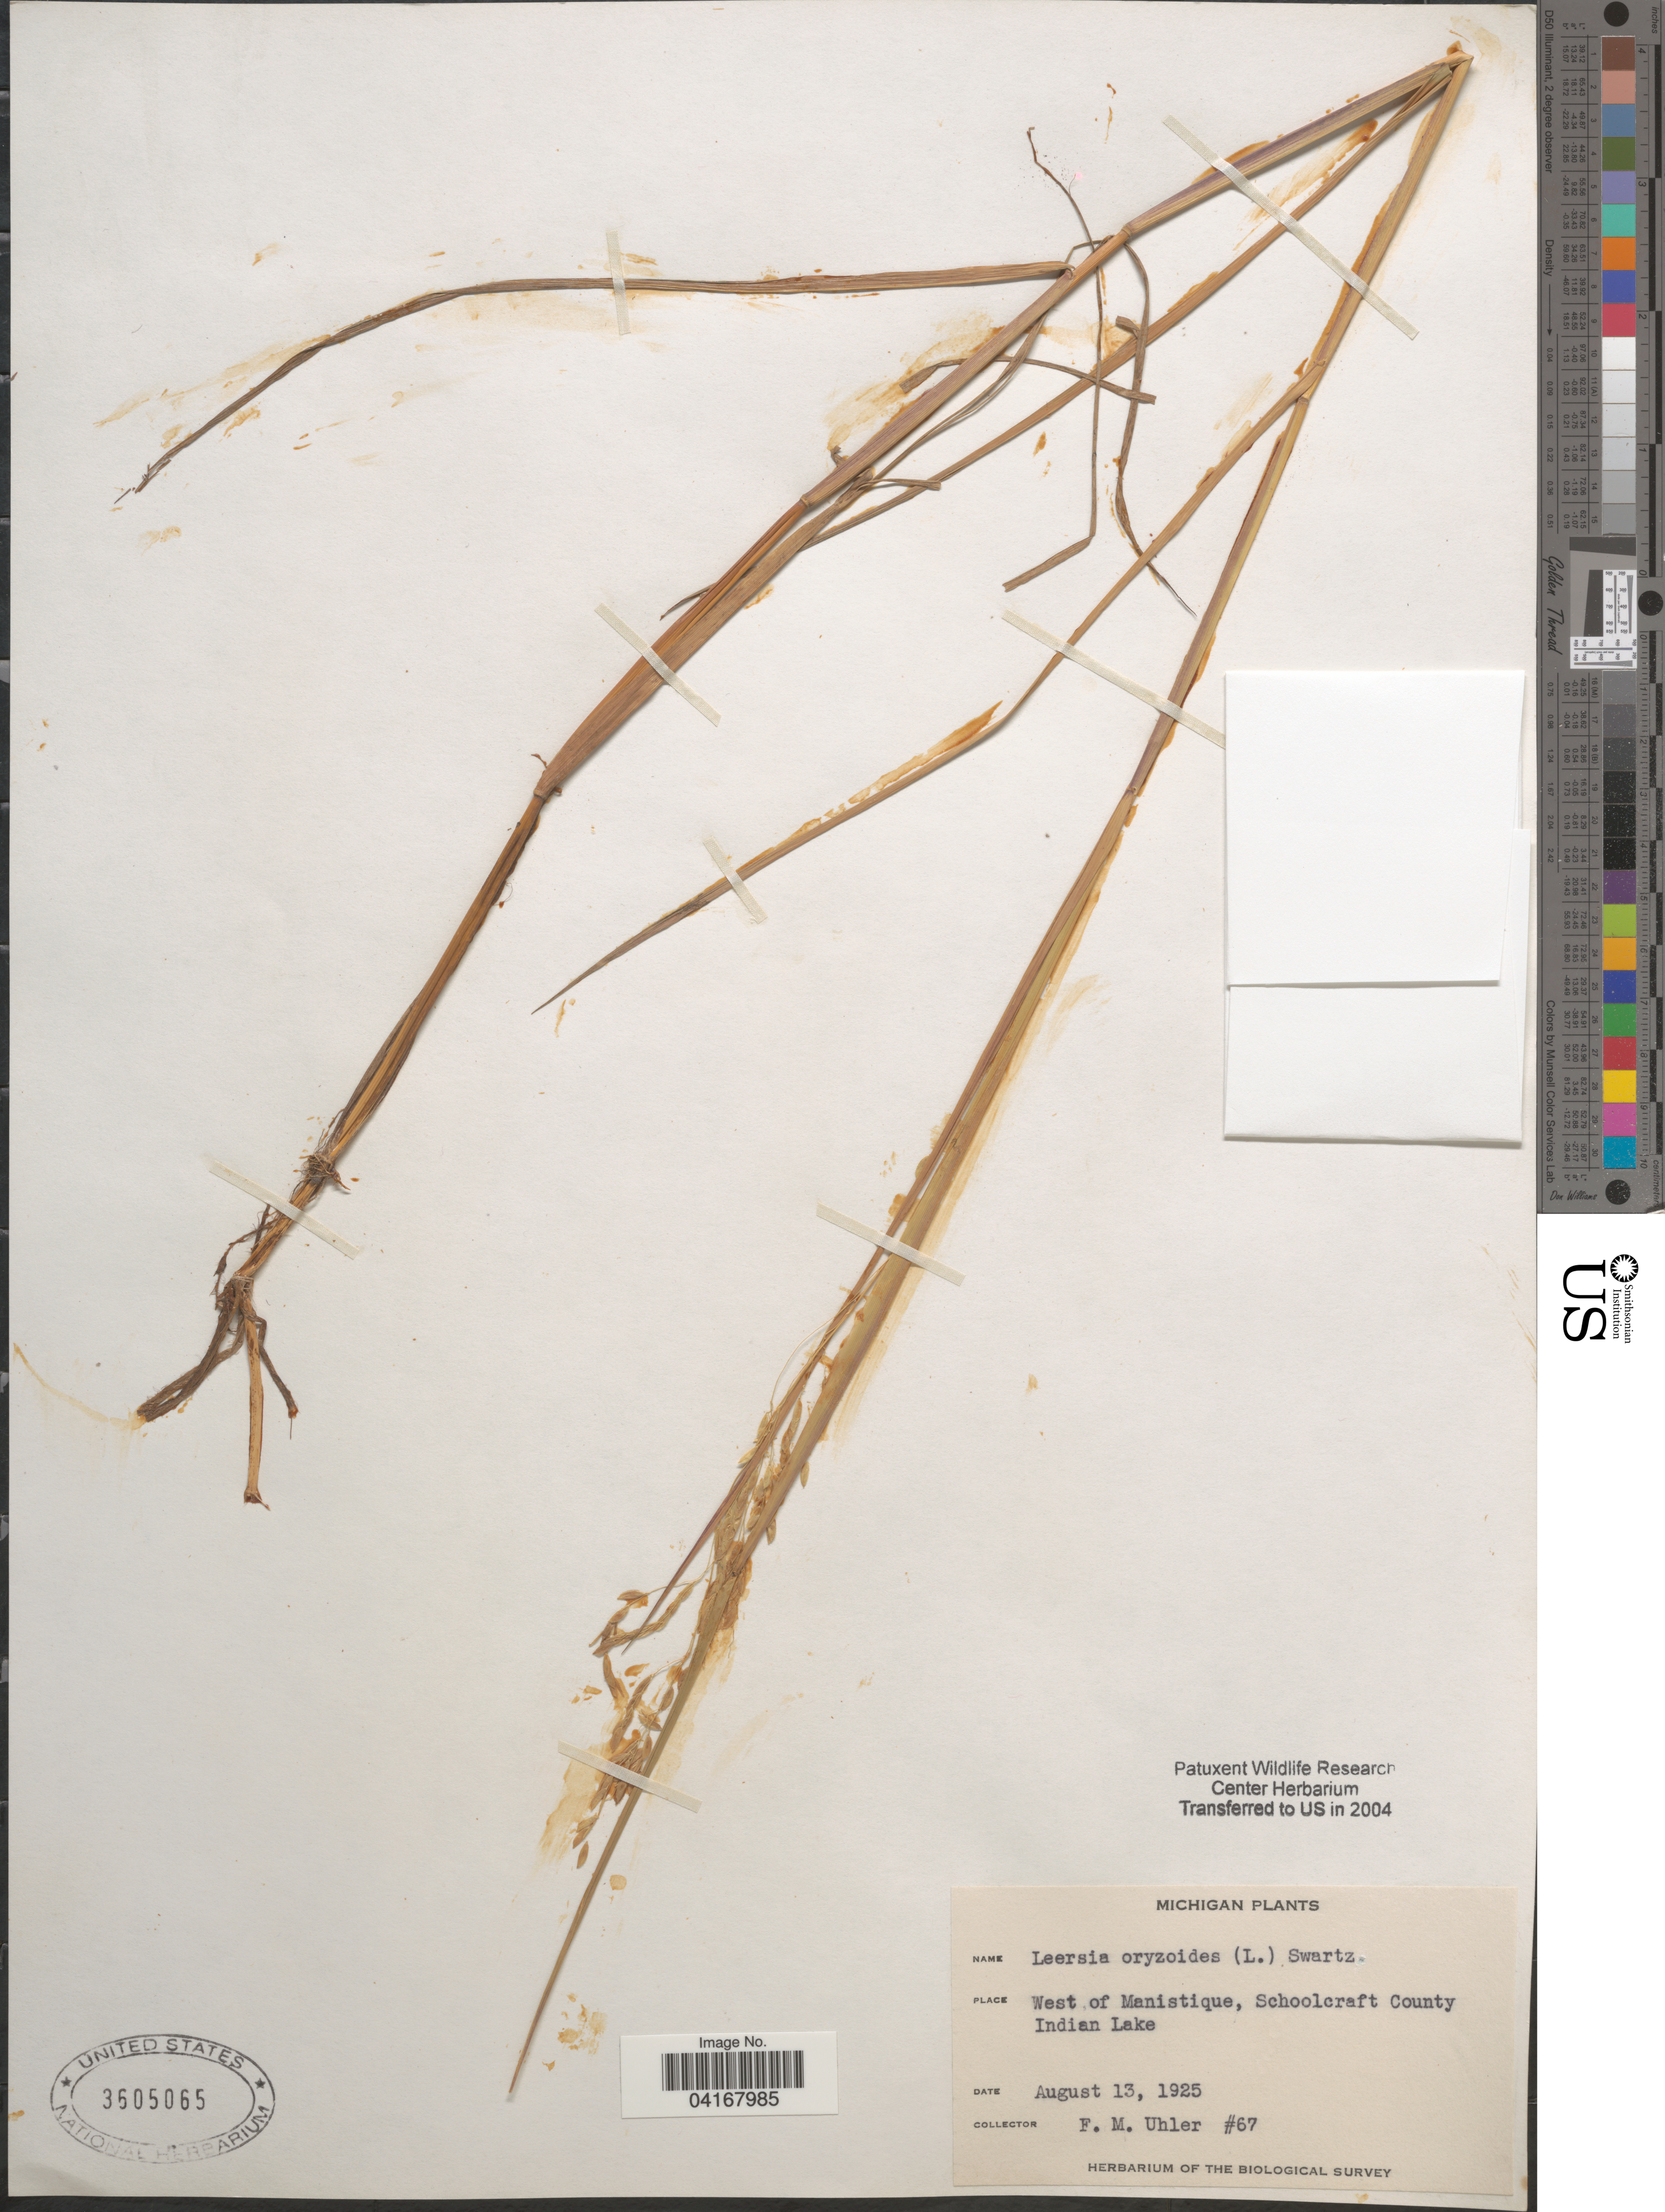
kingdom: Plantae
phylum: Tracheophyta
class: Liliopsida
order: Poales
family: Poaceae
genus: Leersia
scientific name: Leersia oryzoides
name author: (L.) Sw.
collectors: F. M. Uhler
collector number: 67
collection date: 1925-08-13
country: United States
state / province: Michigan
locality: The Biological Survey. West of Manistique, Schoolcraft County. Indian Lake.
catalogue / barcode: US 3605065